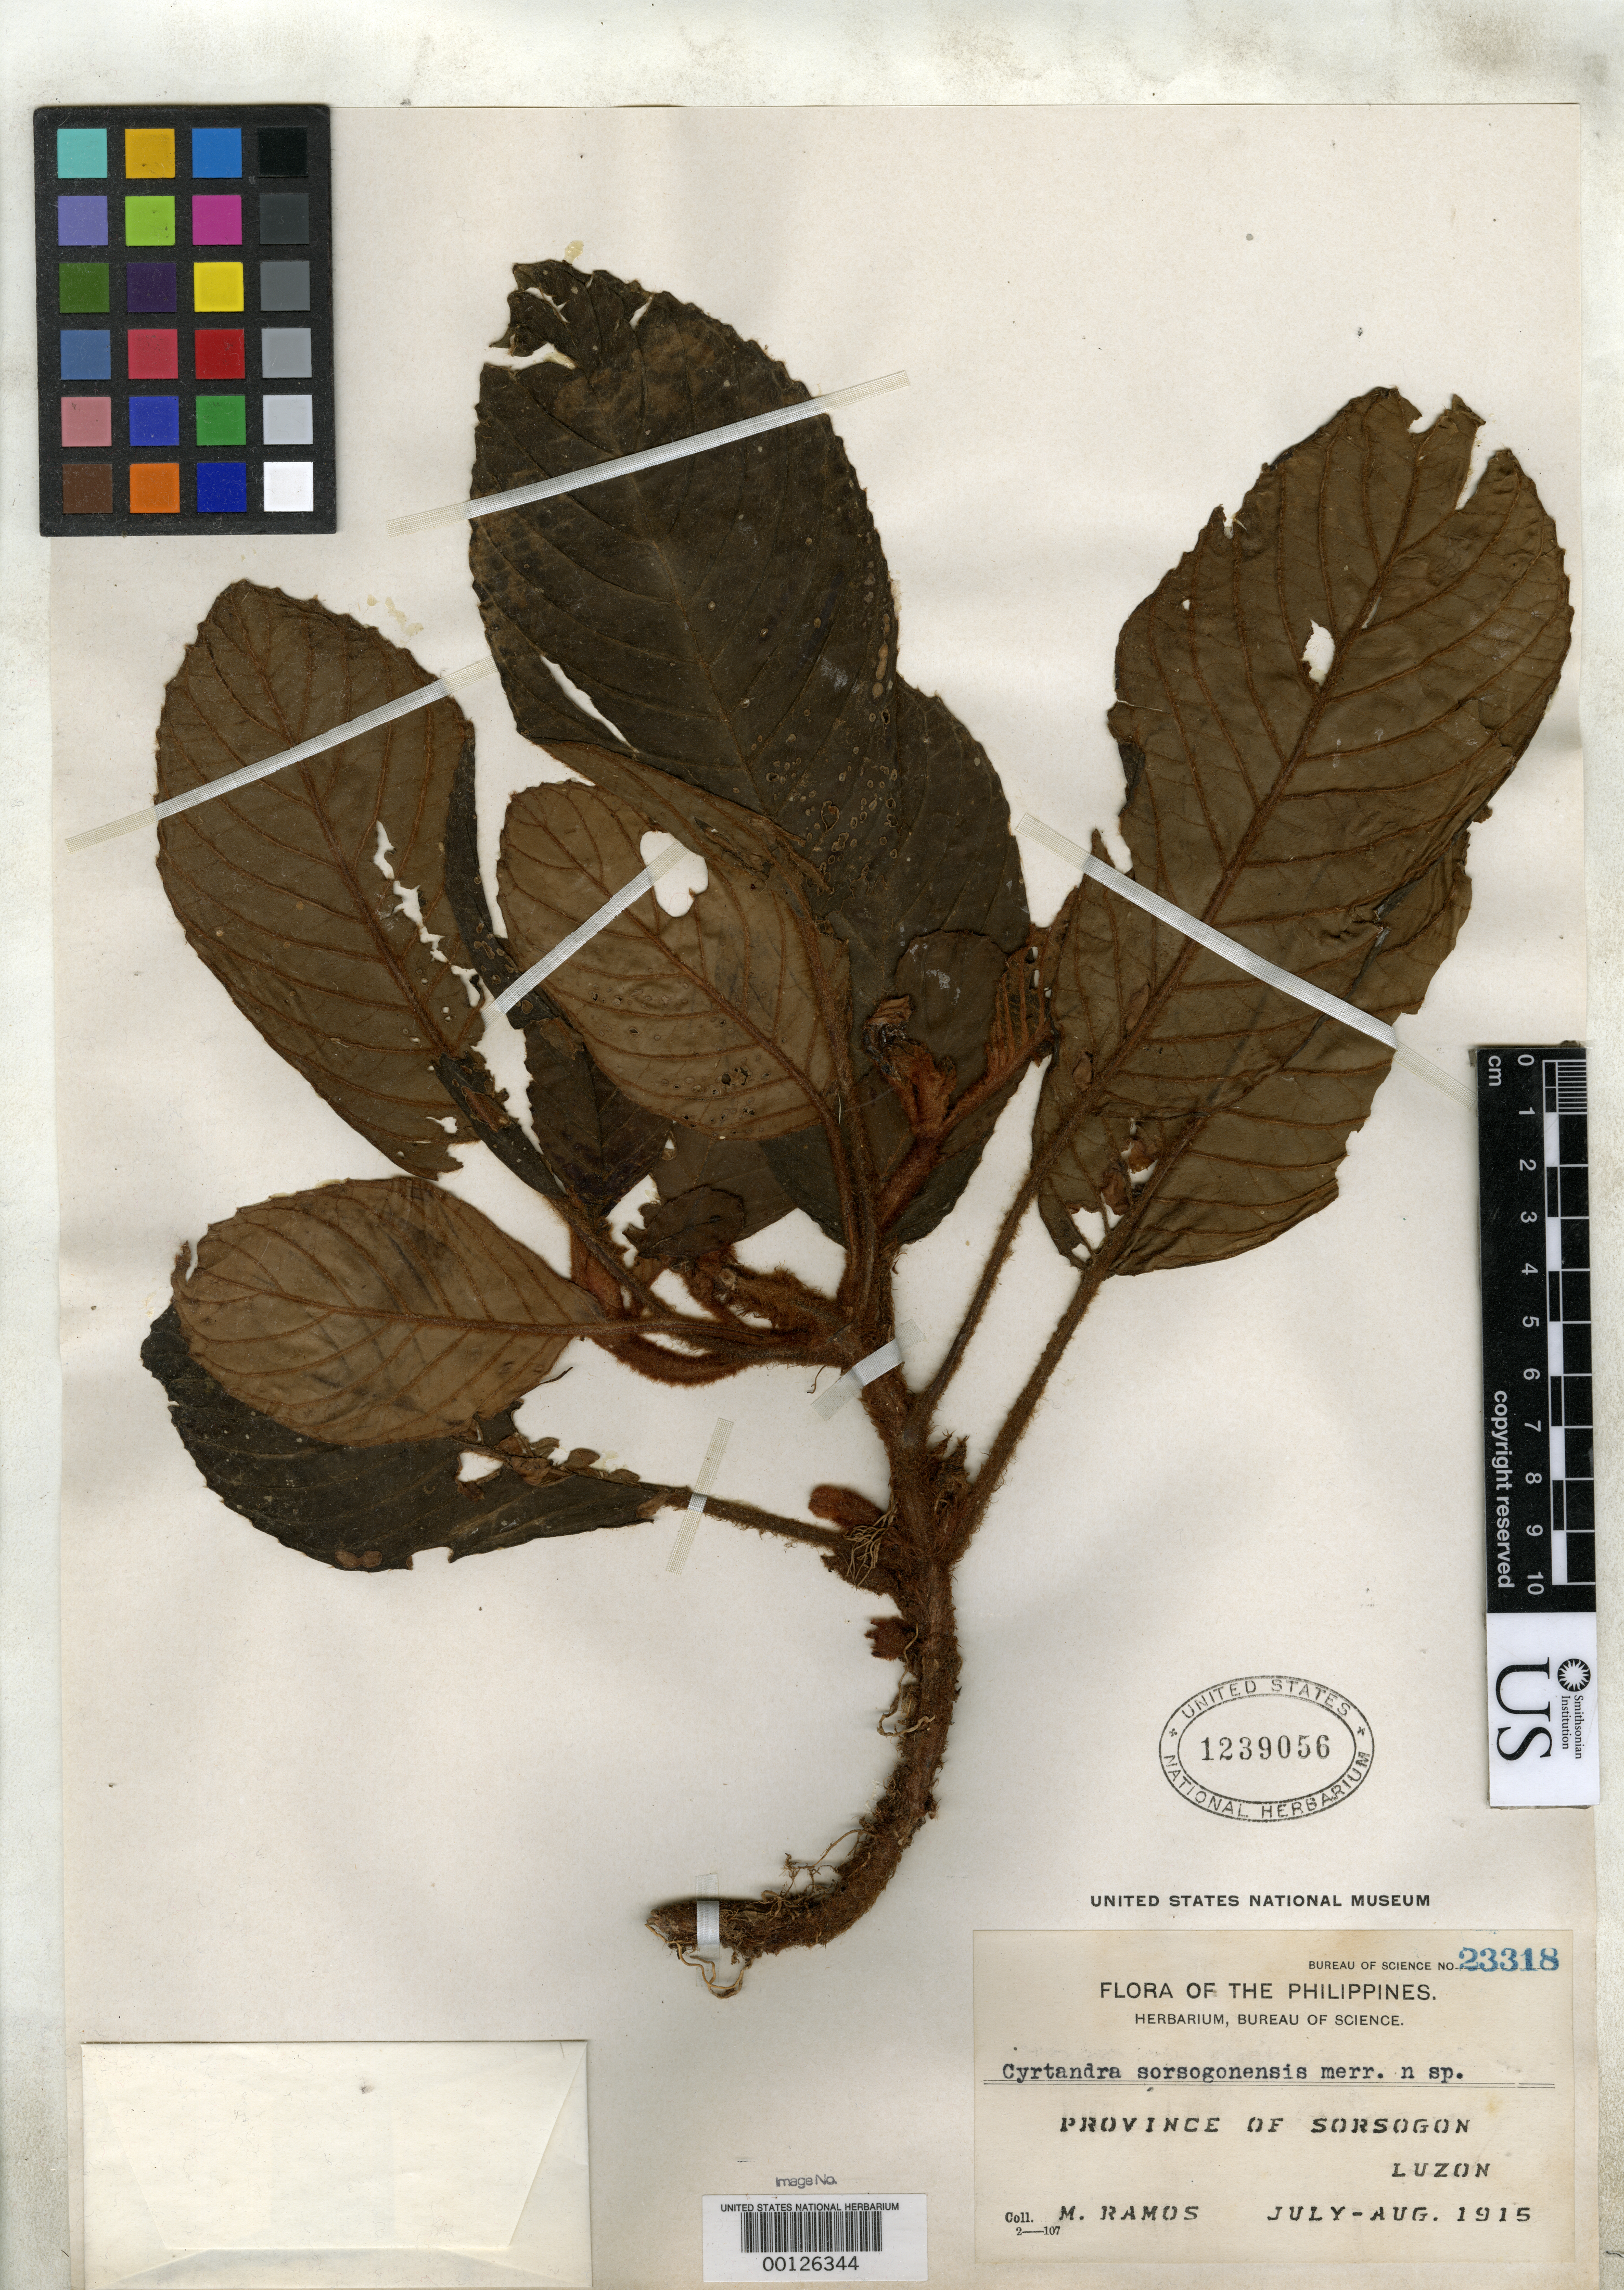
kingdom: Plantae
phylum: Tracheophyta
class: Magnoliopsida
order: Lamiales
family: Gesneriaceae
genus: Cyrtandra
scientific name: Cyrtandra sorsogonensis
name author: Merr.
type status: Lectotype; Type Collection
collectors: M. Ramos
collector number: Bur. Sci. 23318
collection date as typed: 18 Aug 1915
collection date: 1915-08-18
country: Philippines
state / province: Bicol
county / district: Camarines Sur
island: Luzon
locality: Mount Iriga.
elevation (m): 1200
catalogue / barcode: US 1239056